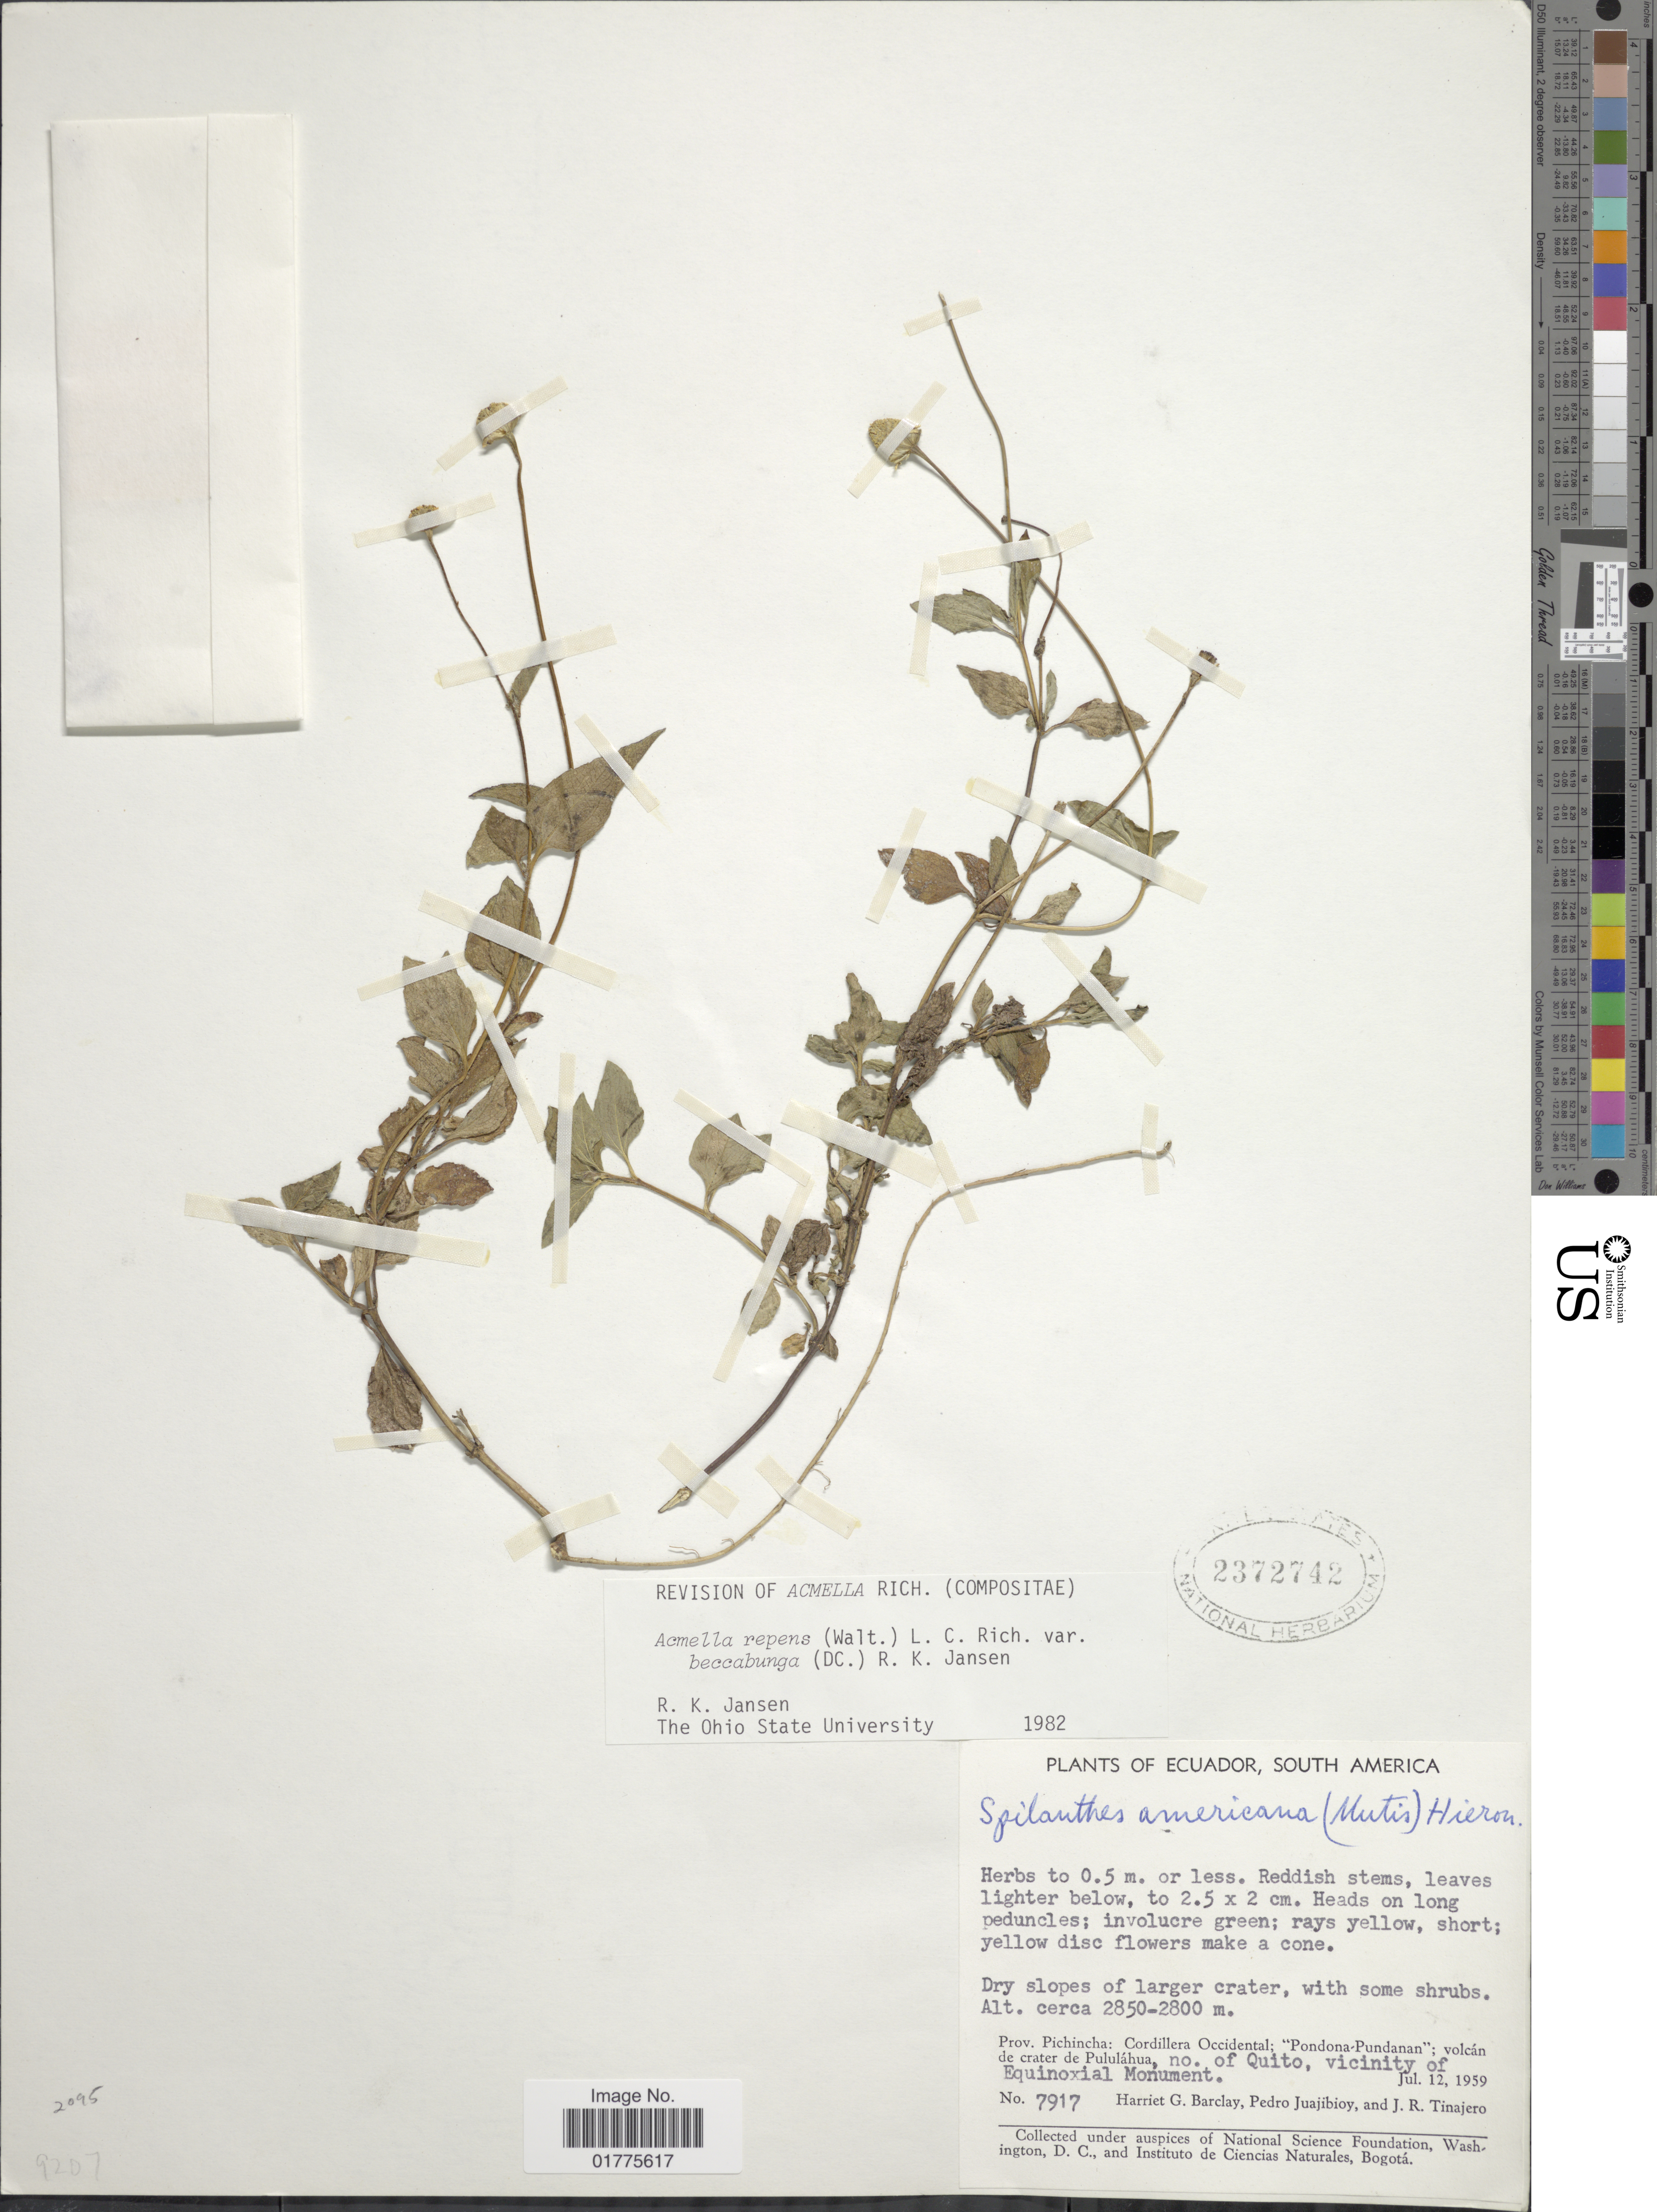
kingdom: Plantae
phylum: Tracheophyta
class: Magnoliopsida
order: Asterales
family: Asteraceae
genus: Acmella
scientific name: Acmella repens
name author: (Walter) Rich.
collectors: H. G. Barclay, P. Juajibioy & J. Tinajero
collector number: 7917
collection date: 1959-07-12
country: Ecuador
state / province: Pichincha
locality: Cordillera Occidental; "Pondona-Pundanan"; volcan de crater de Pululahua, no. of Quito, vicinity of Equinoxial Monument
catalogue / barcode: US 2372742